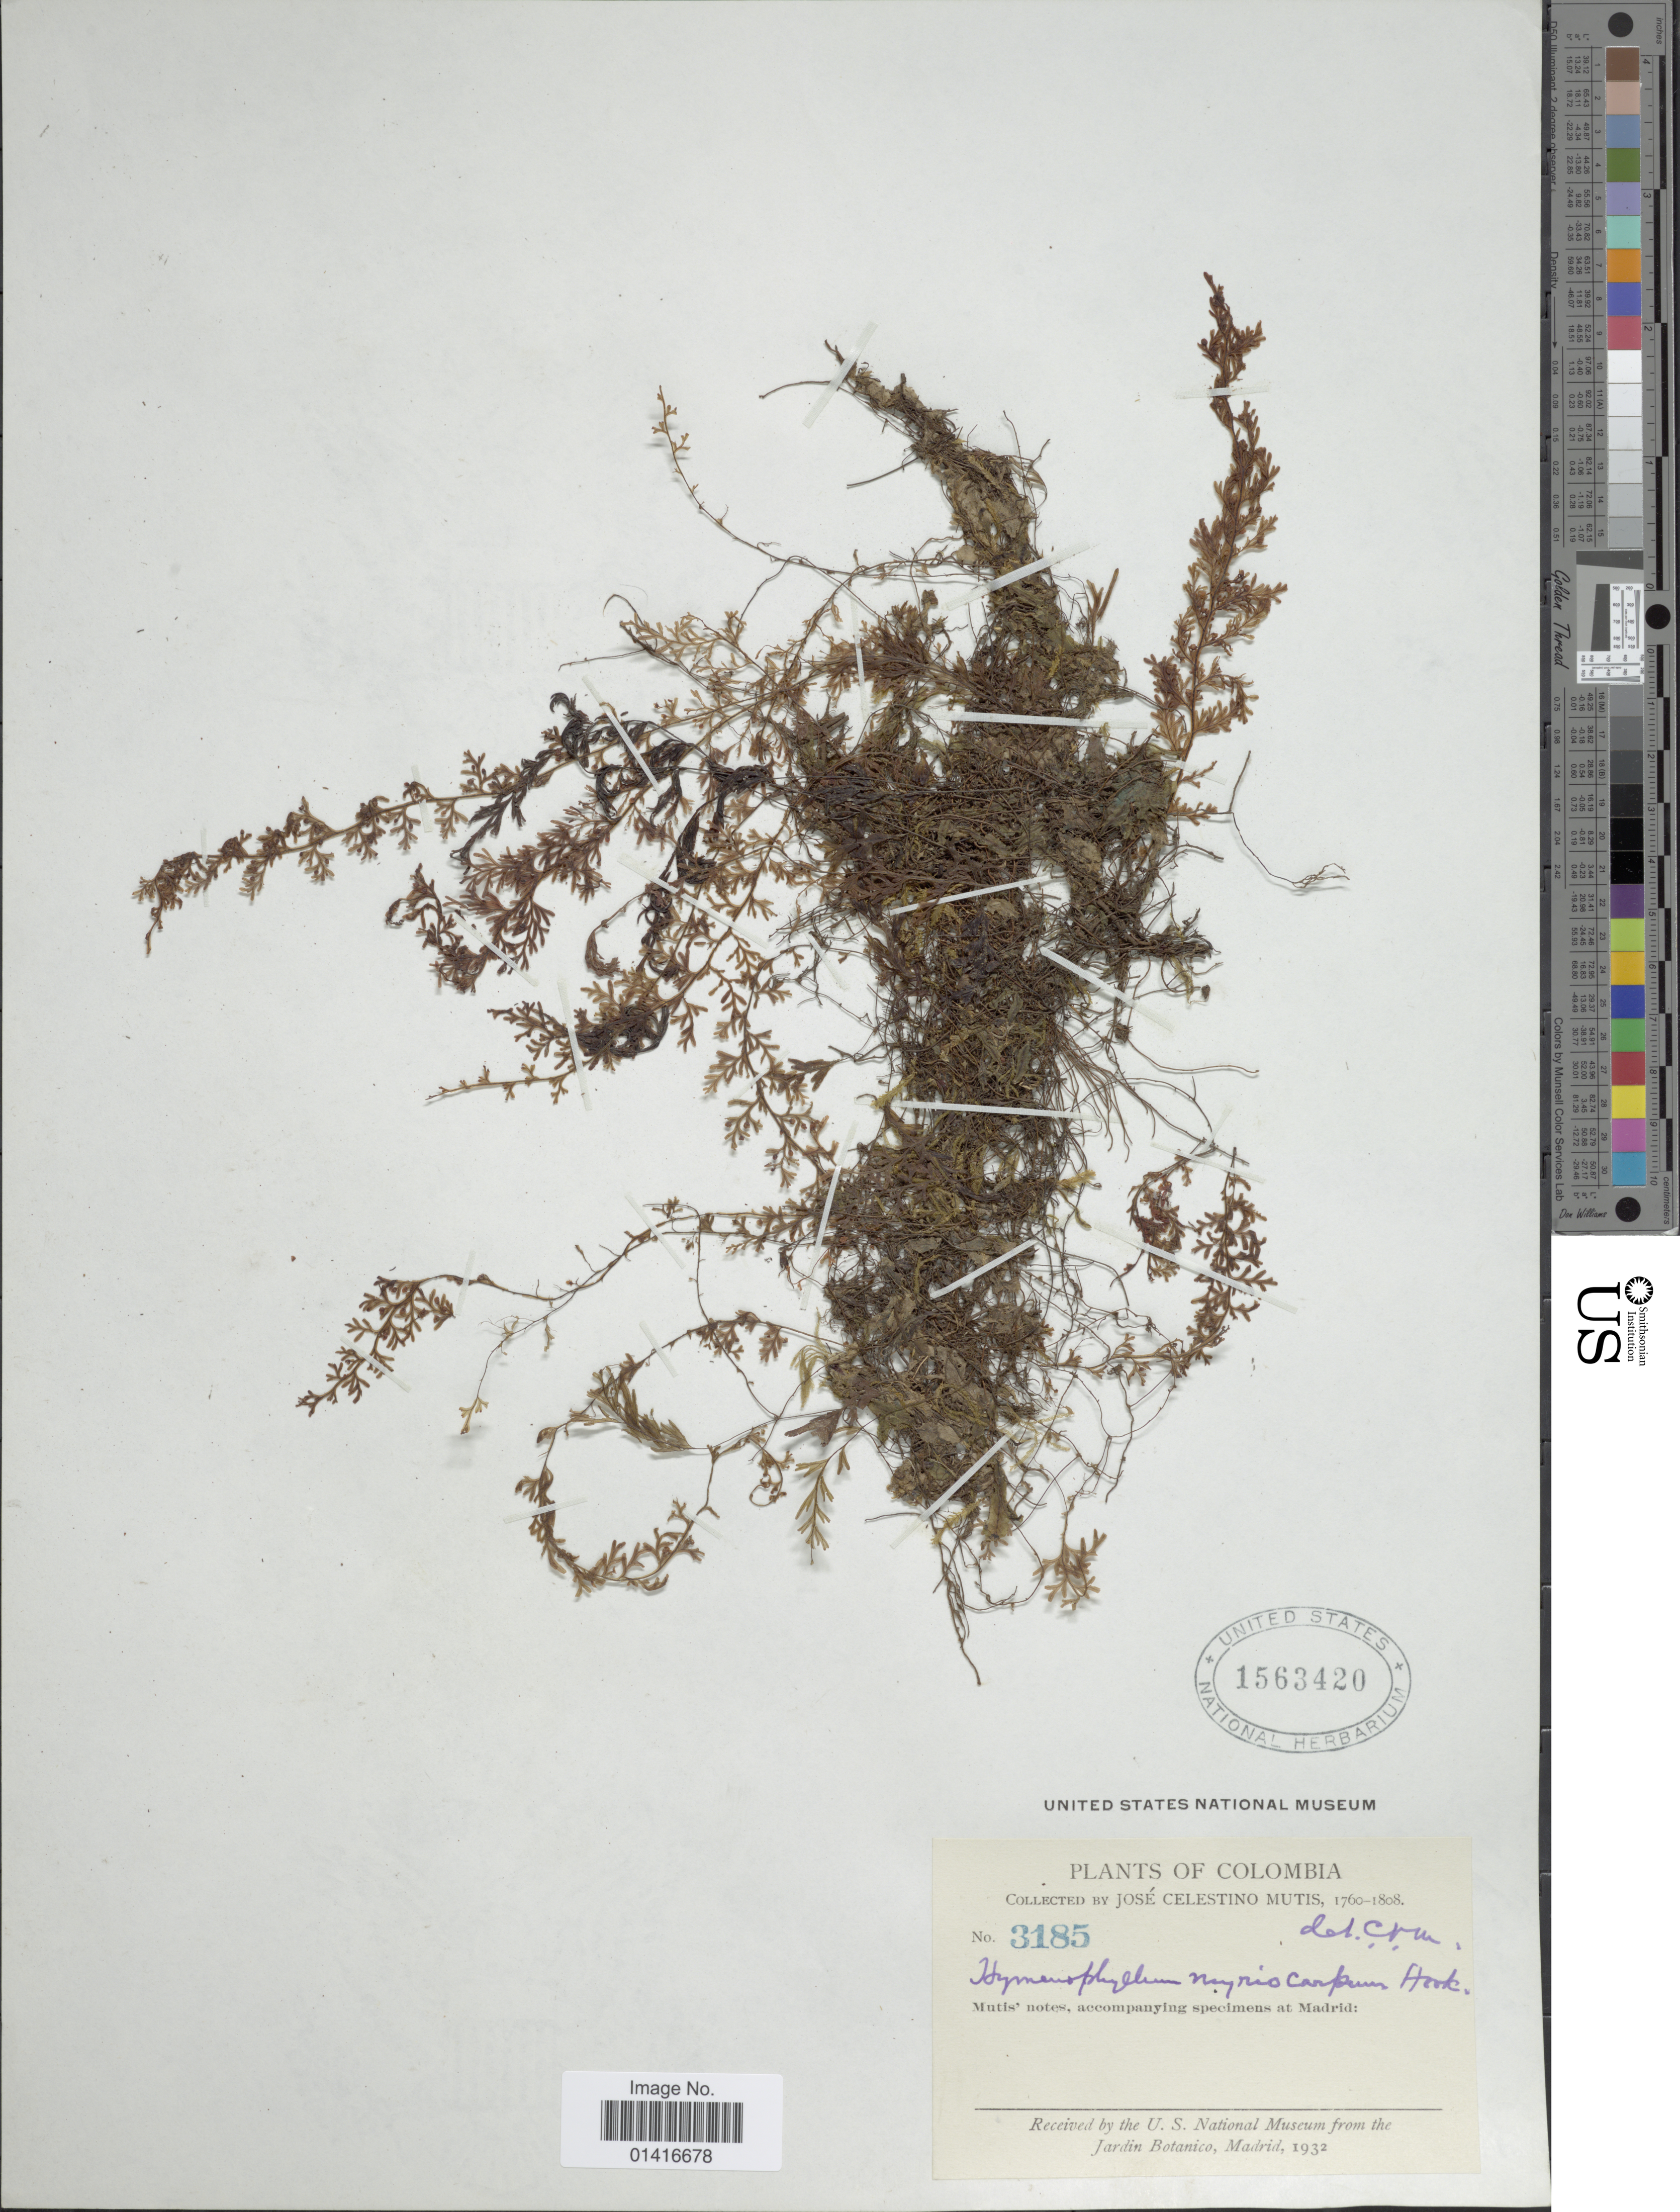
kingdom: Plantae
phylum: Tracheophyta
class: Polypodiopsida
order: Hymenophyllales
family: Hymenophyllaceae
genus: Hymenophyllum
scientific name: Hymenophyllum myriocarpum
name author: Hook.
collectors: J. C. B. Mutis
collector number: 3185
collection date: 1760/1808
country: Colombia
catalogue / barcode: US 1563420